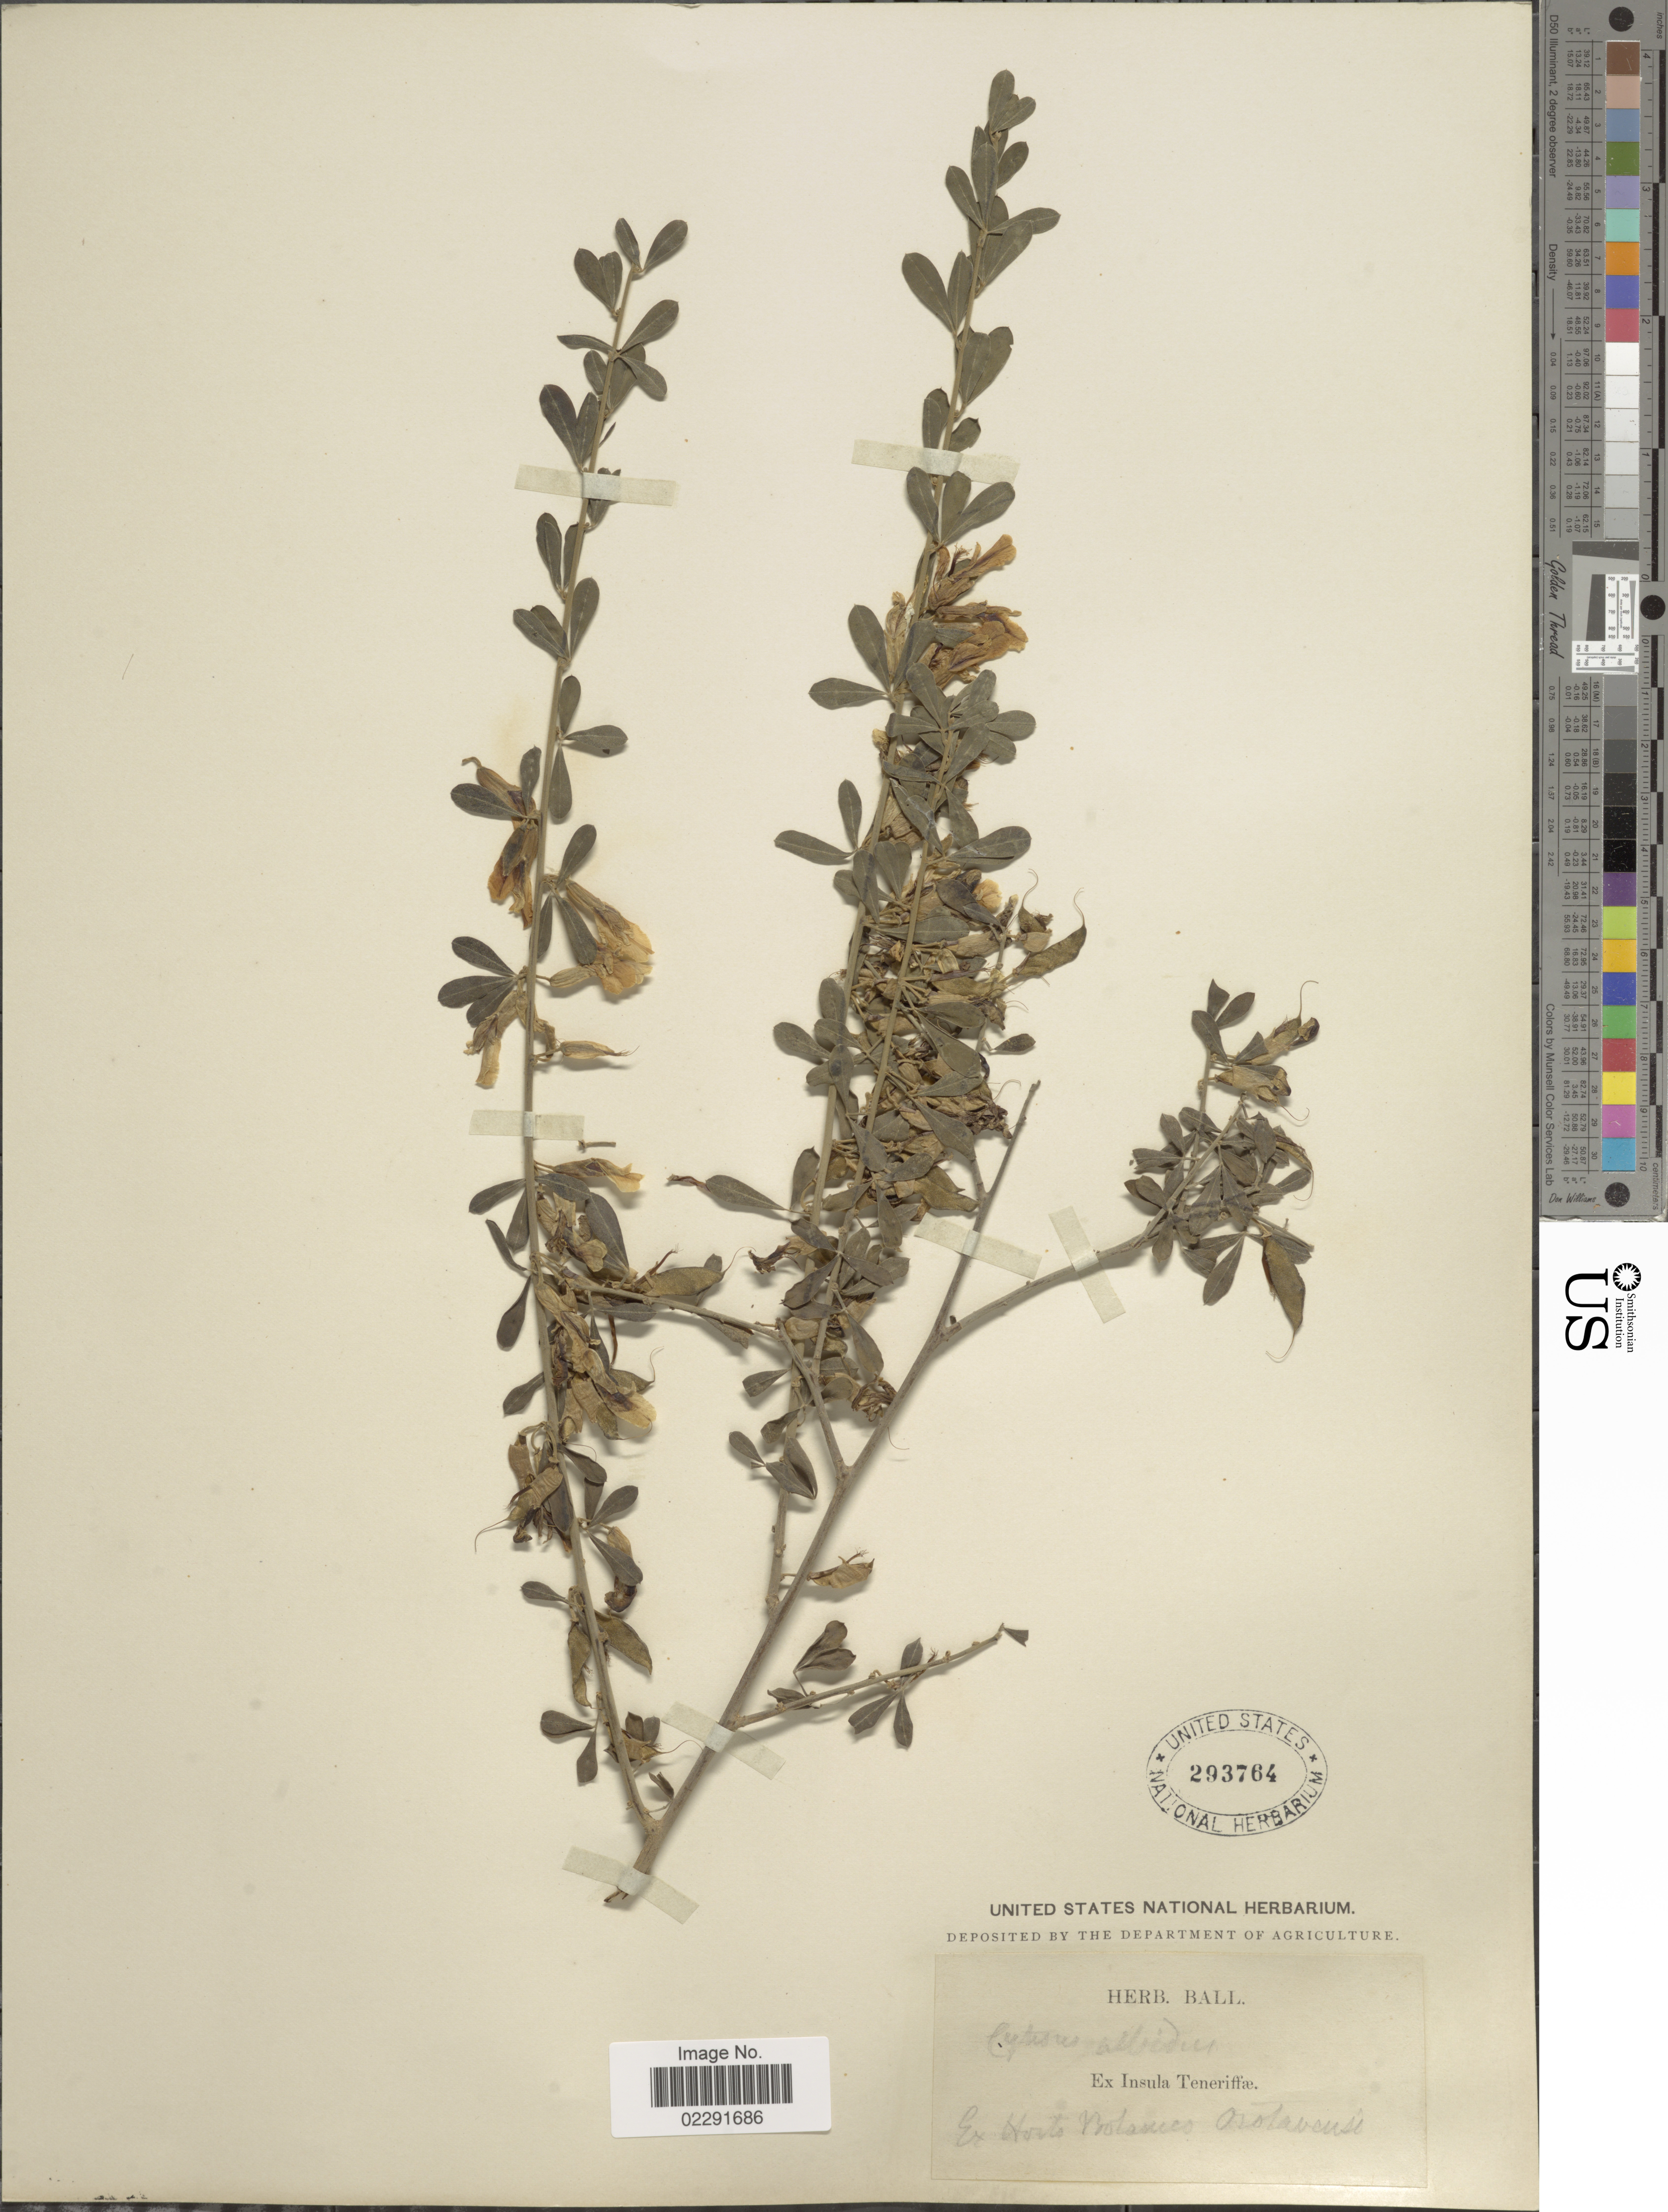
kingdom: Plantae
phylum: Tracheophyta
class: Magnoliopsida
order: Fabales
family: Fabaceae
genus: Cytisus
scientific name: Cytisus prolifer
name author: L. f.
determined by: Strong, Mark T., (BOT), Smithsonian Institution - National Museum of Natural History (UNITED STATES)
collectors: ex herb. Ball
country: Spain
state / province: Canarias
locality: Ex Teneriffae, Ex Horto Botanico Orotavense.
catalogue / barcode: US 293764